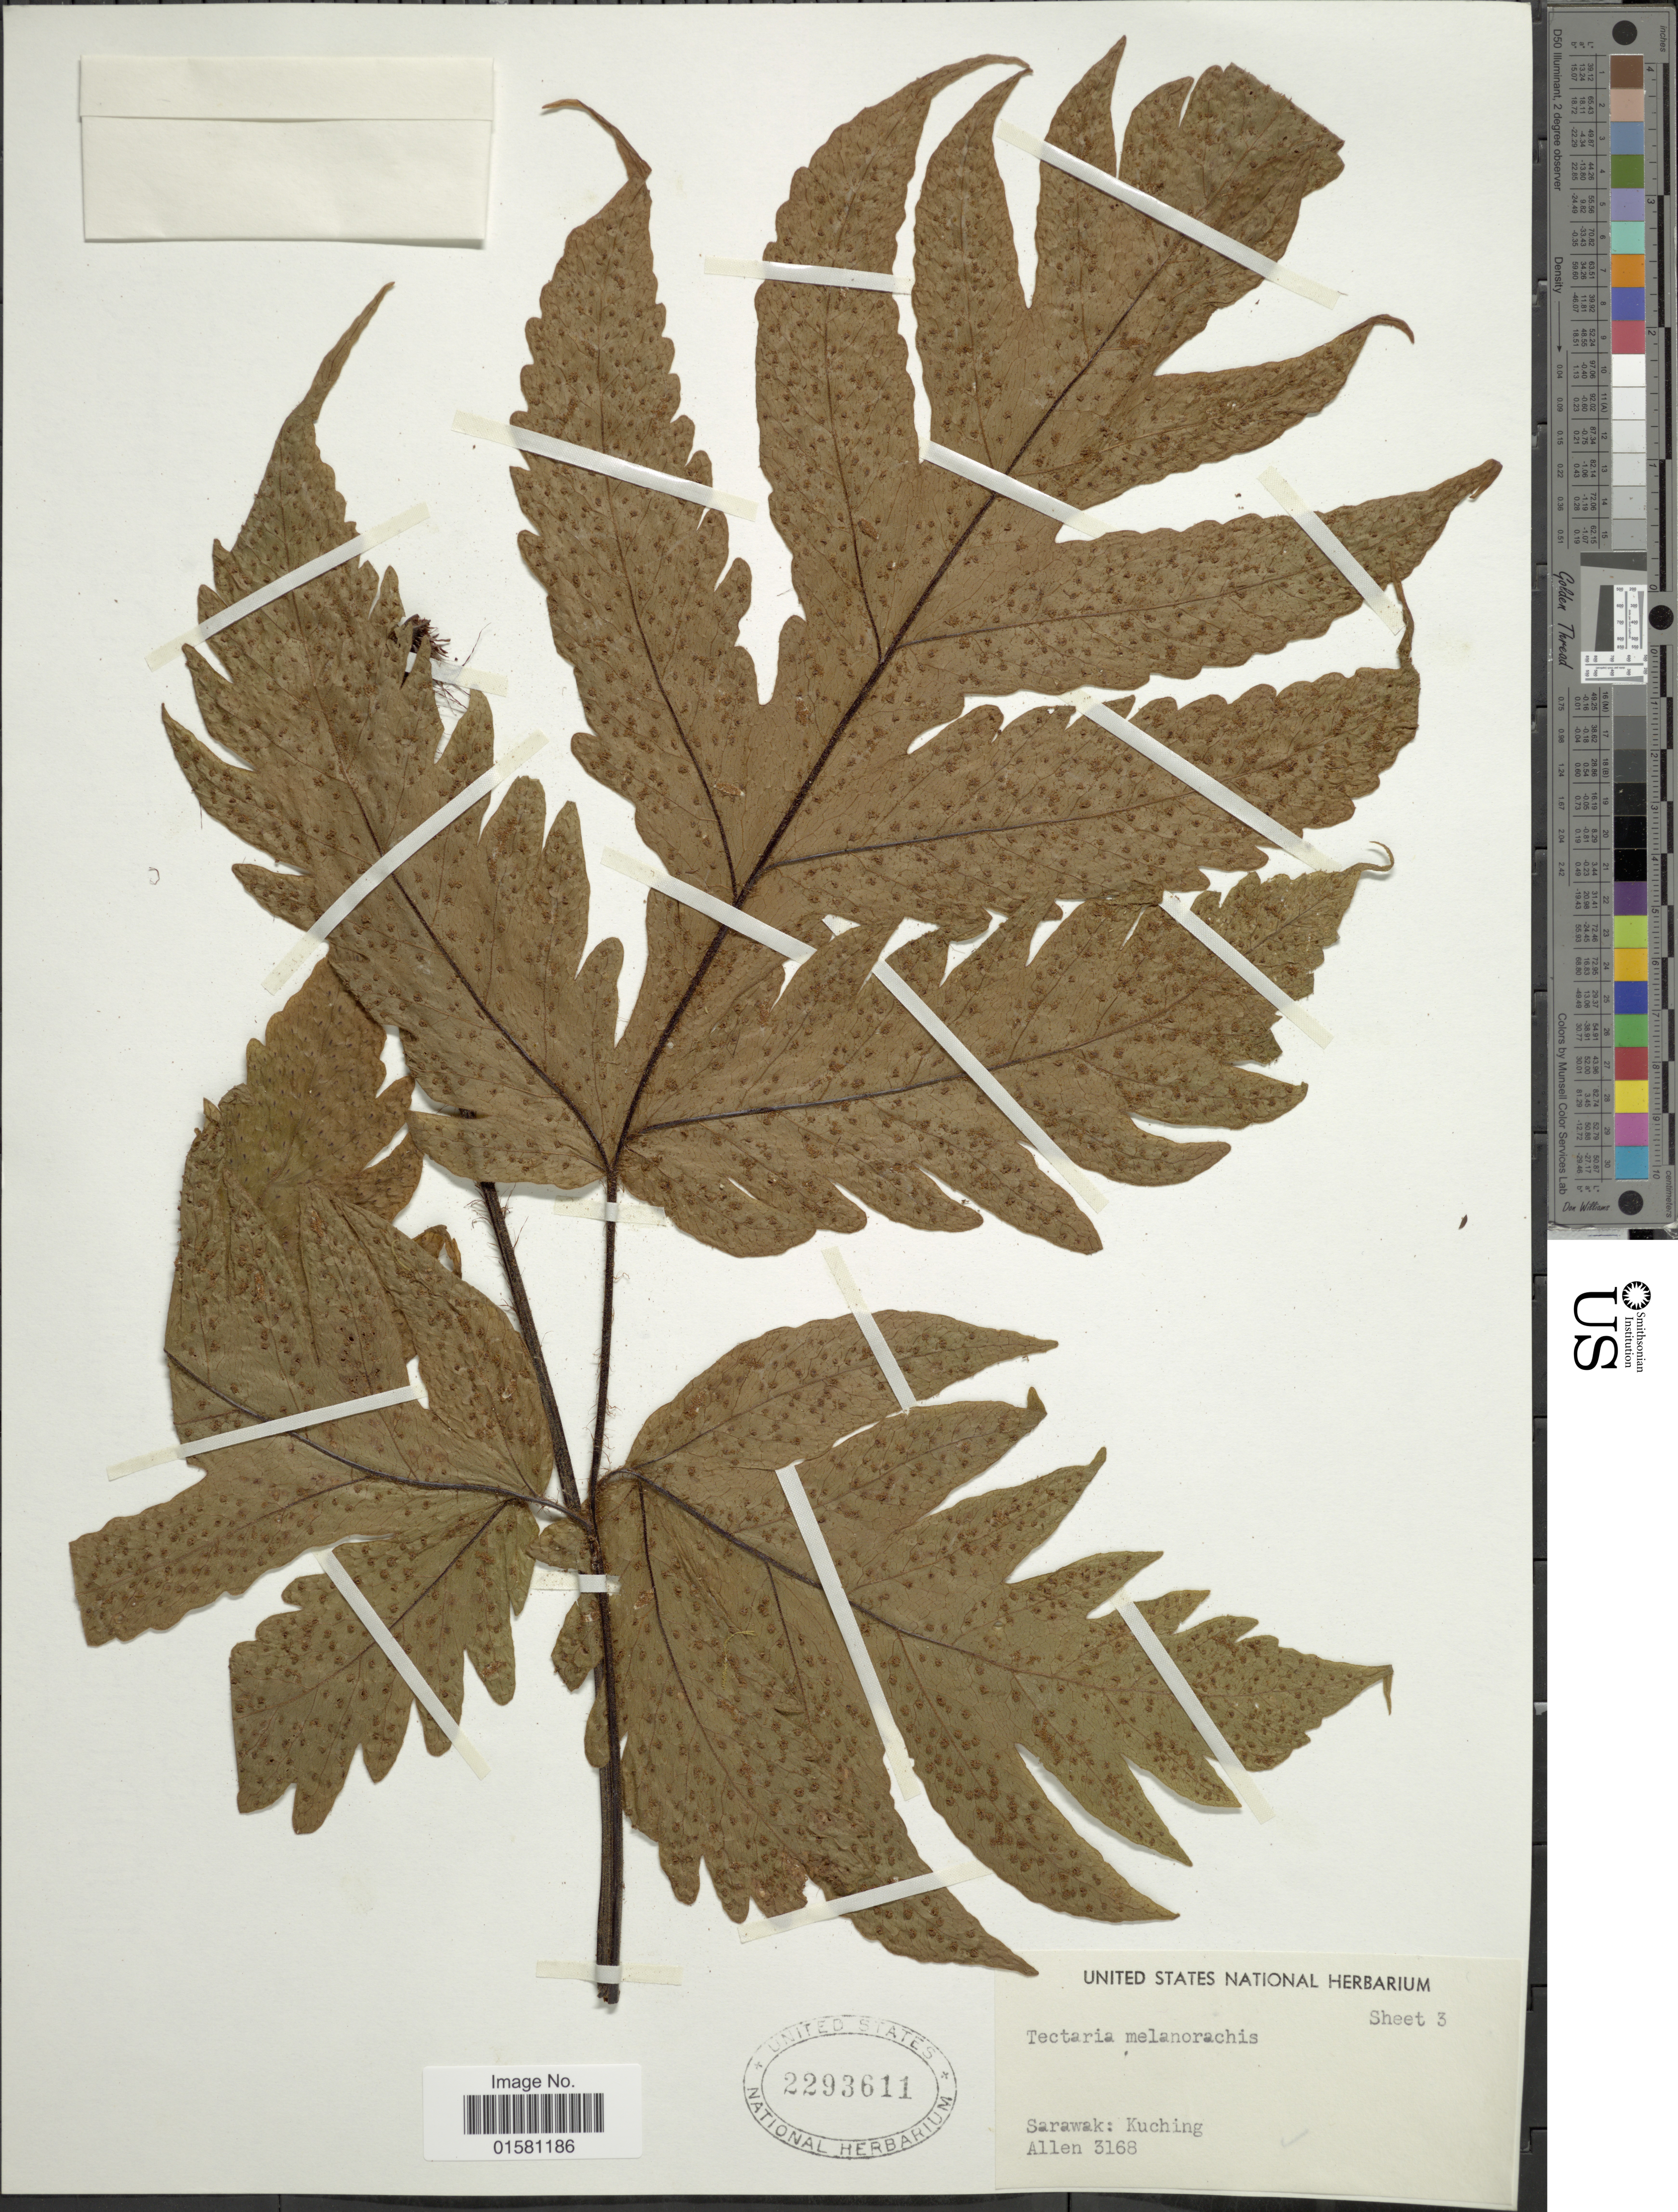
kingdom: Plantae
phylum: Tracheophyta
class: Polypodiopsida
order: Polypodiales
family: Tectariaceae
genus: Tectaria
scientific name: Tectaria melanorachis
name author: (Baker) Copel.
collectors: -- Allen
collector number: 3168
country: Malaysia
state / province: Sarawak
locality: Kuching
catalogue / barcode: US 2293611